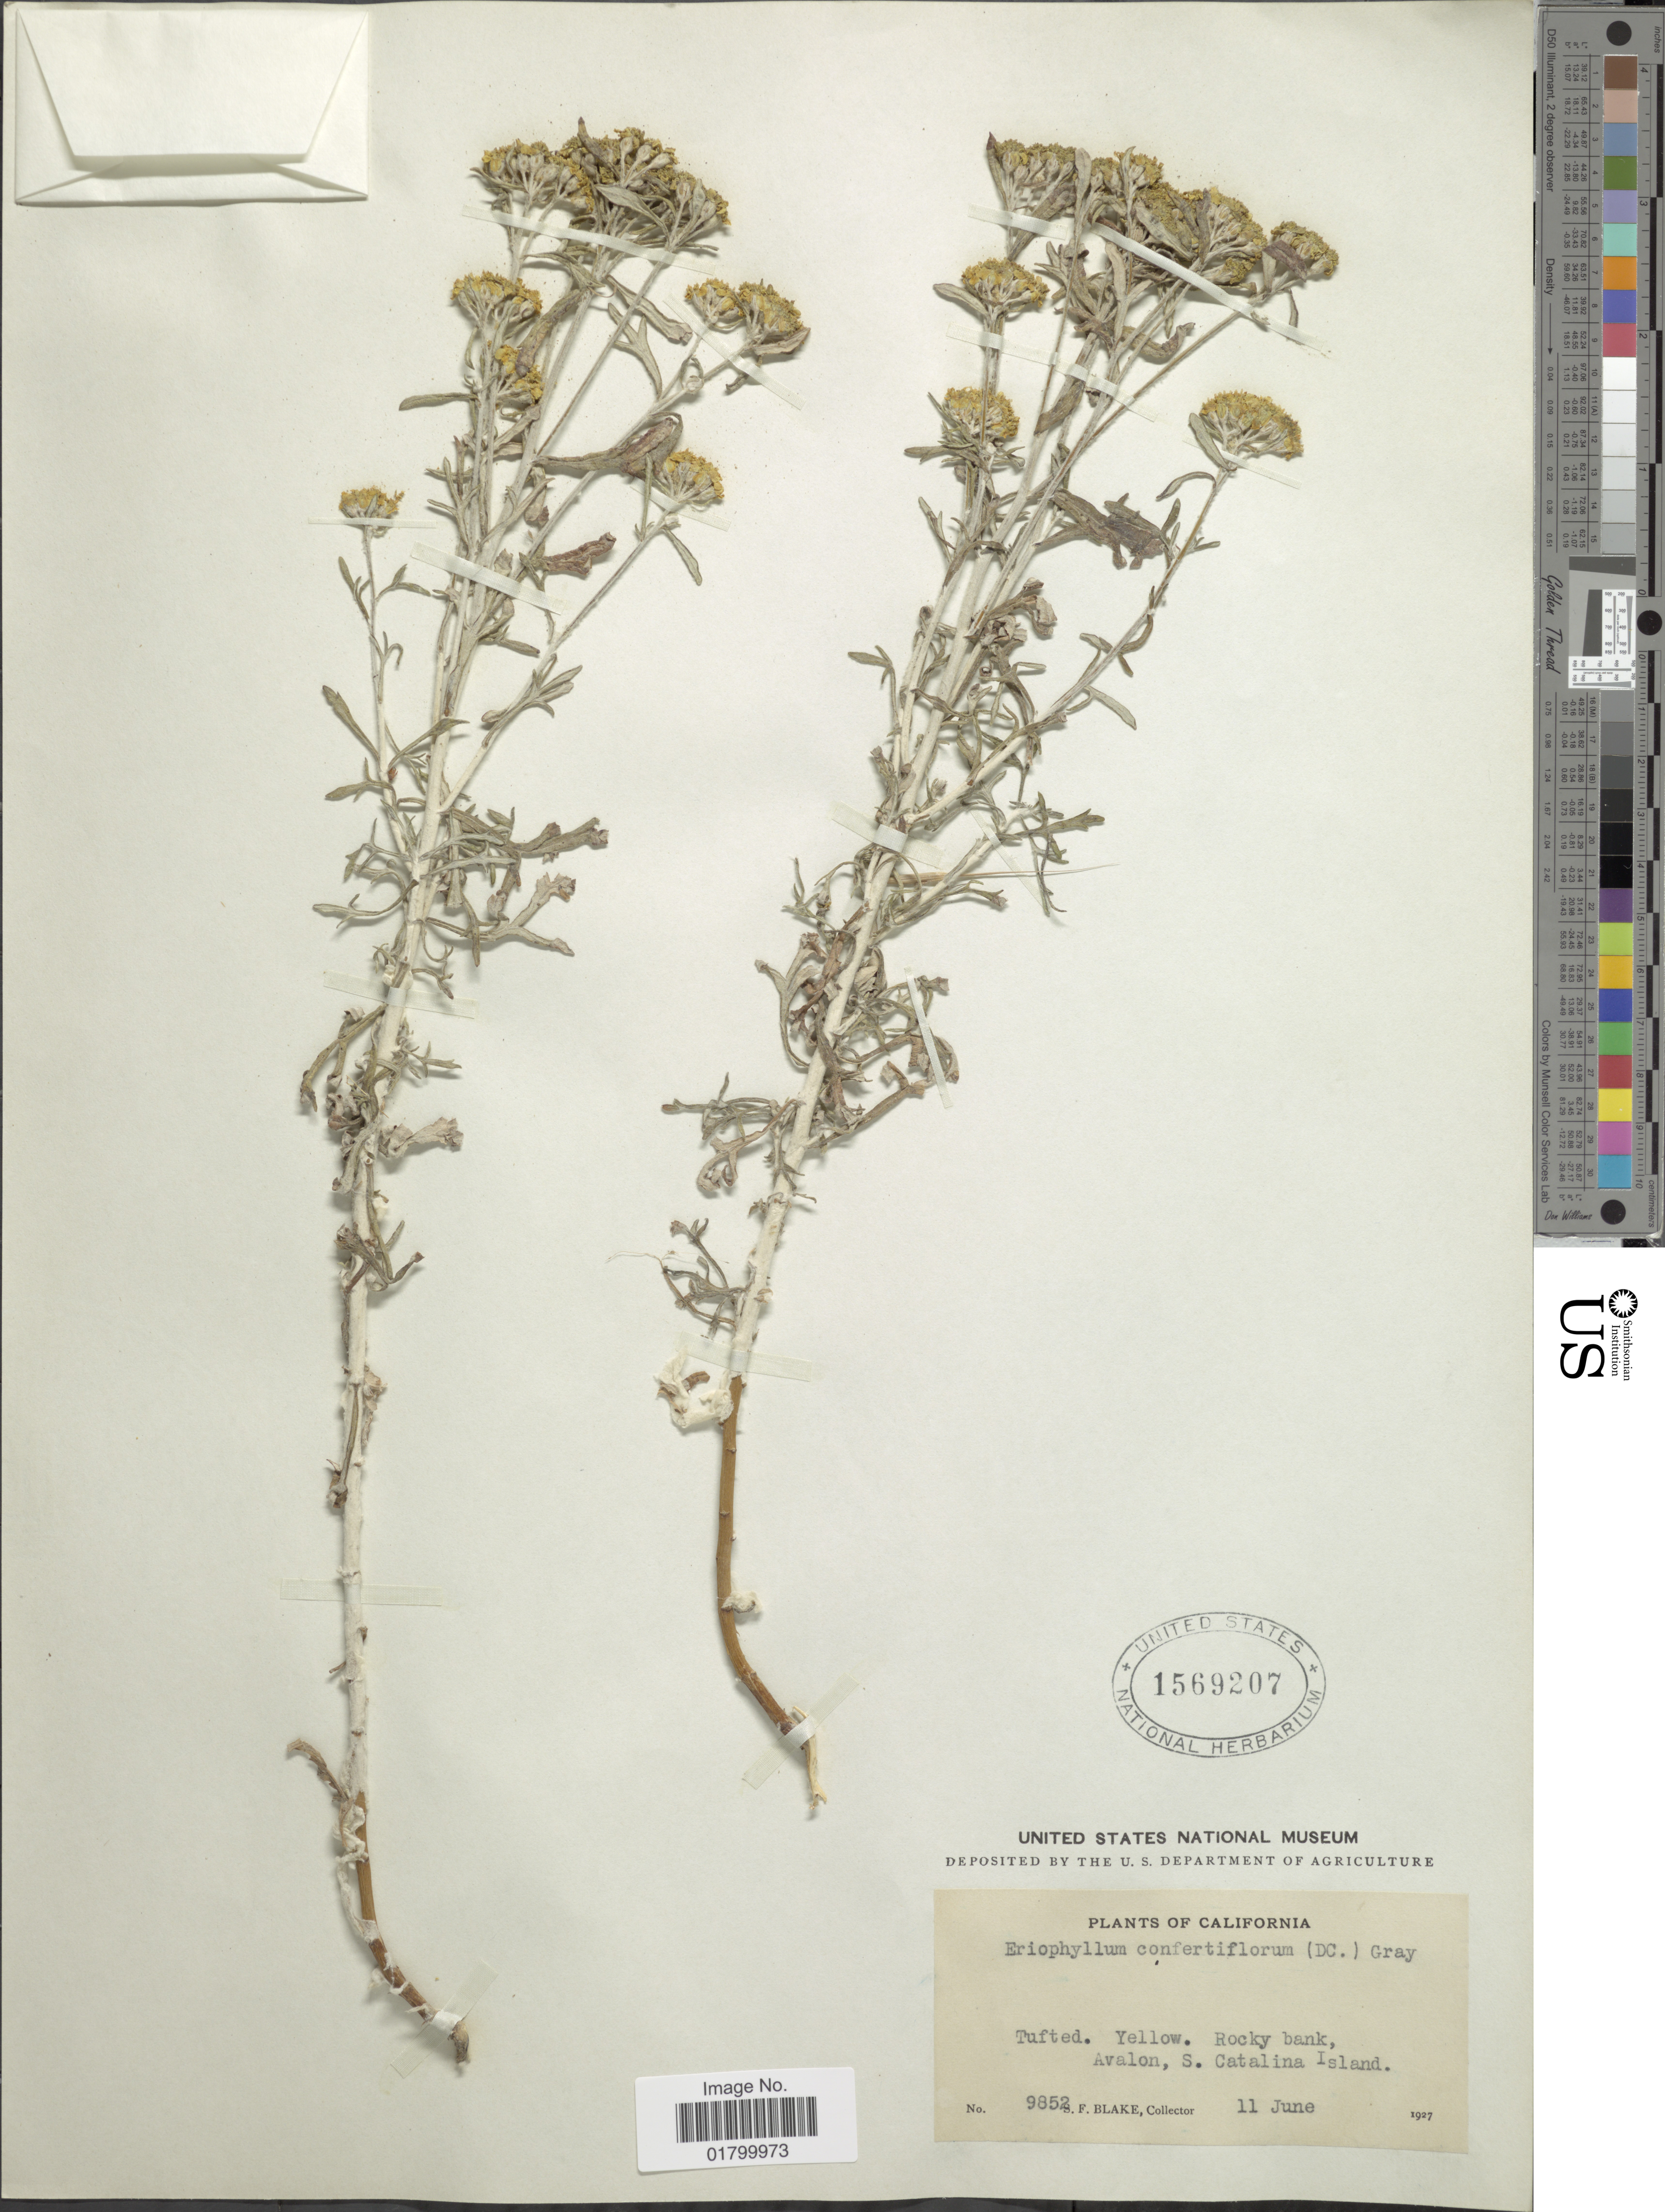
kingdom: Plantae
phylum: Tracheophyta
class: Magnoliopsida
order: Asterales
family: Asteraceae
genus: Eriophyllum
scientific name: Eriophyllum confertiflorum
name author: (DC.) A. Gray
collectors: S. Blake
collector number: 9852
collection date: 1927-06-11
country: United States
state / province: California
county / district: Los Angeles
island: Santa Catalina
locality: Rocky bank, Avalon, S. Catalina Island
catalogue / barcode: US 1569207